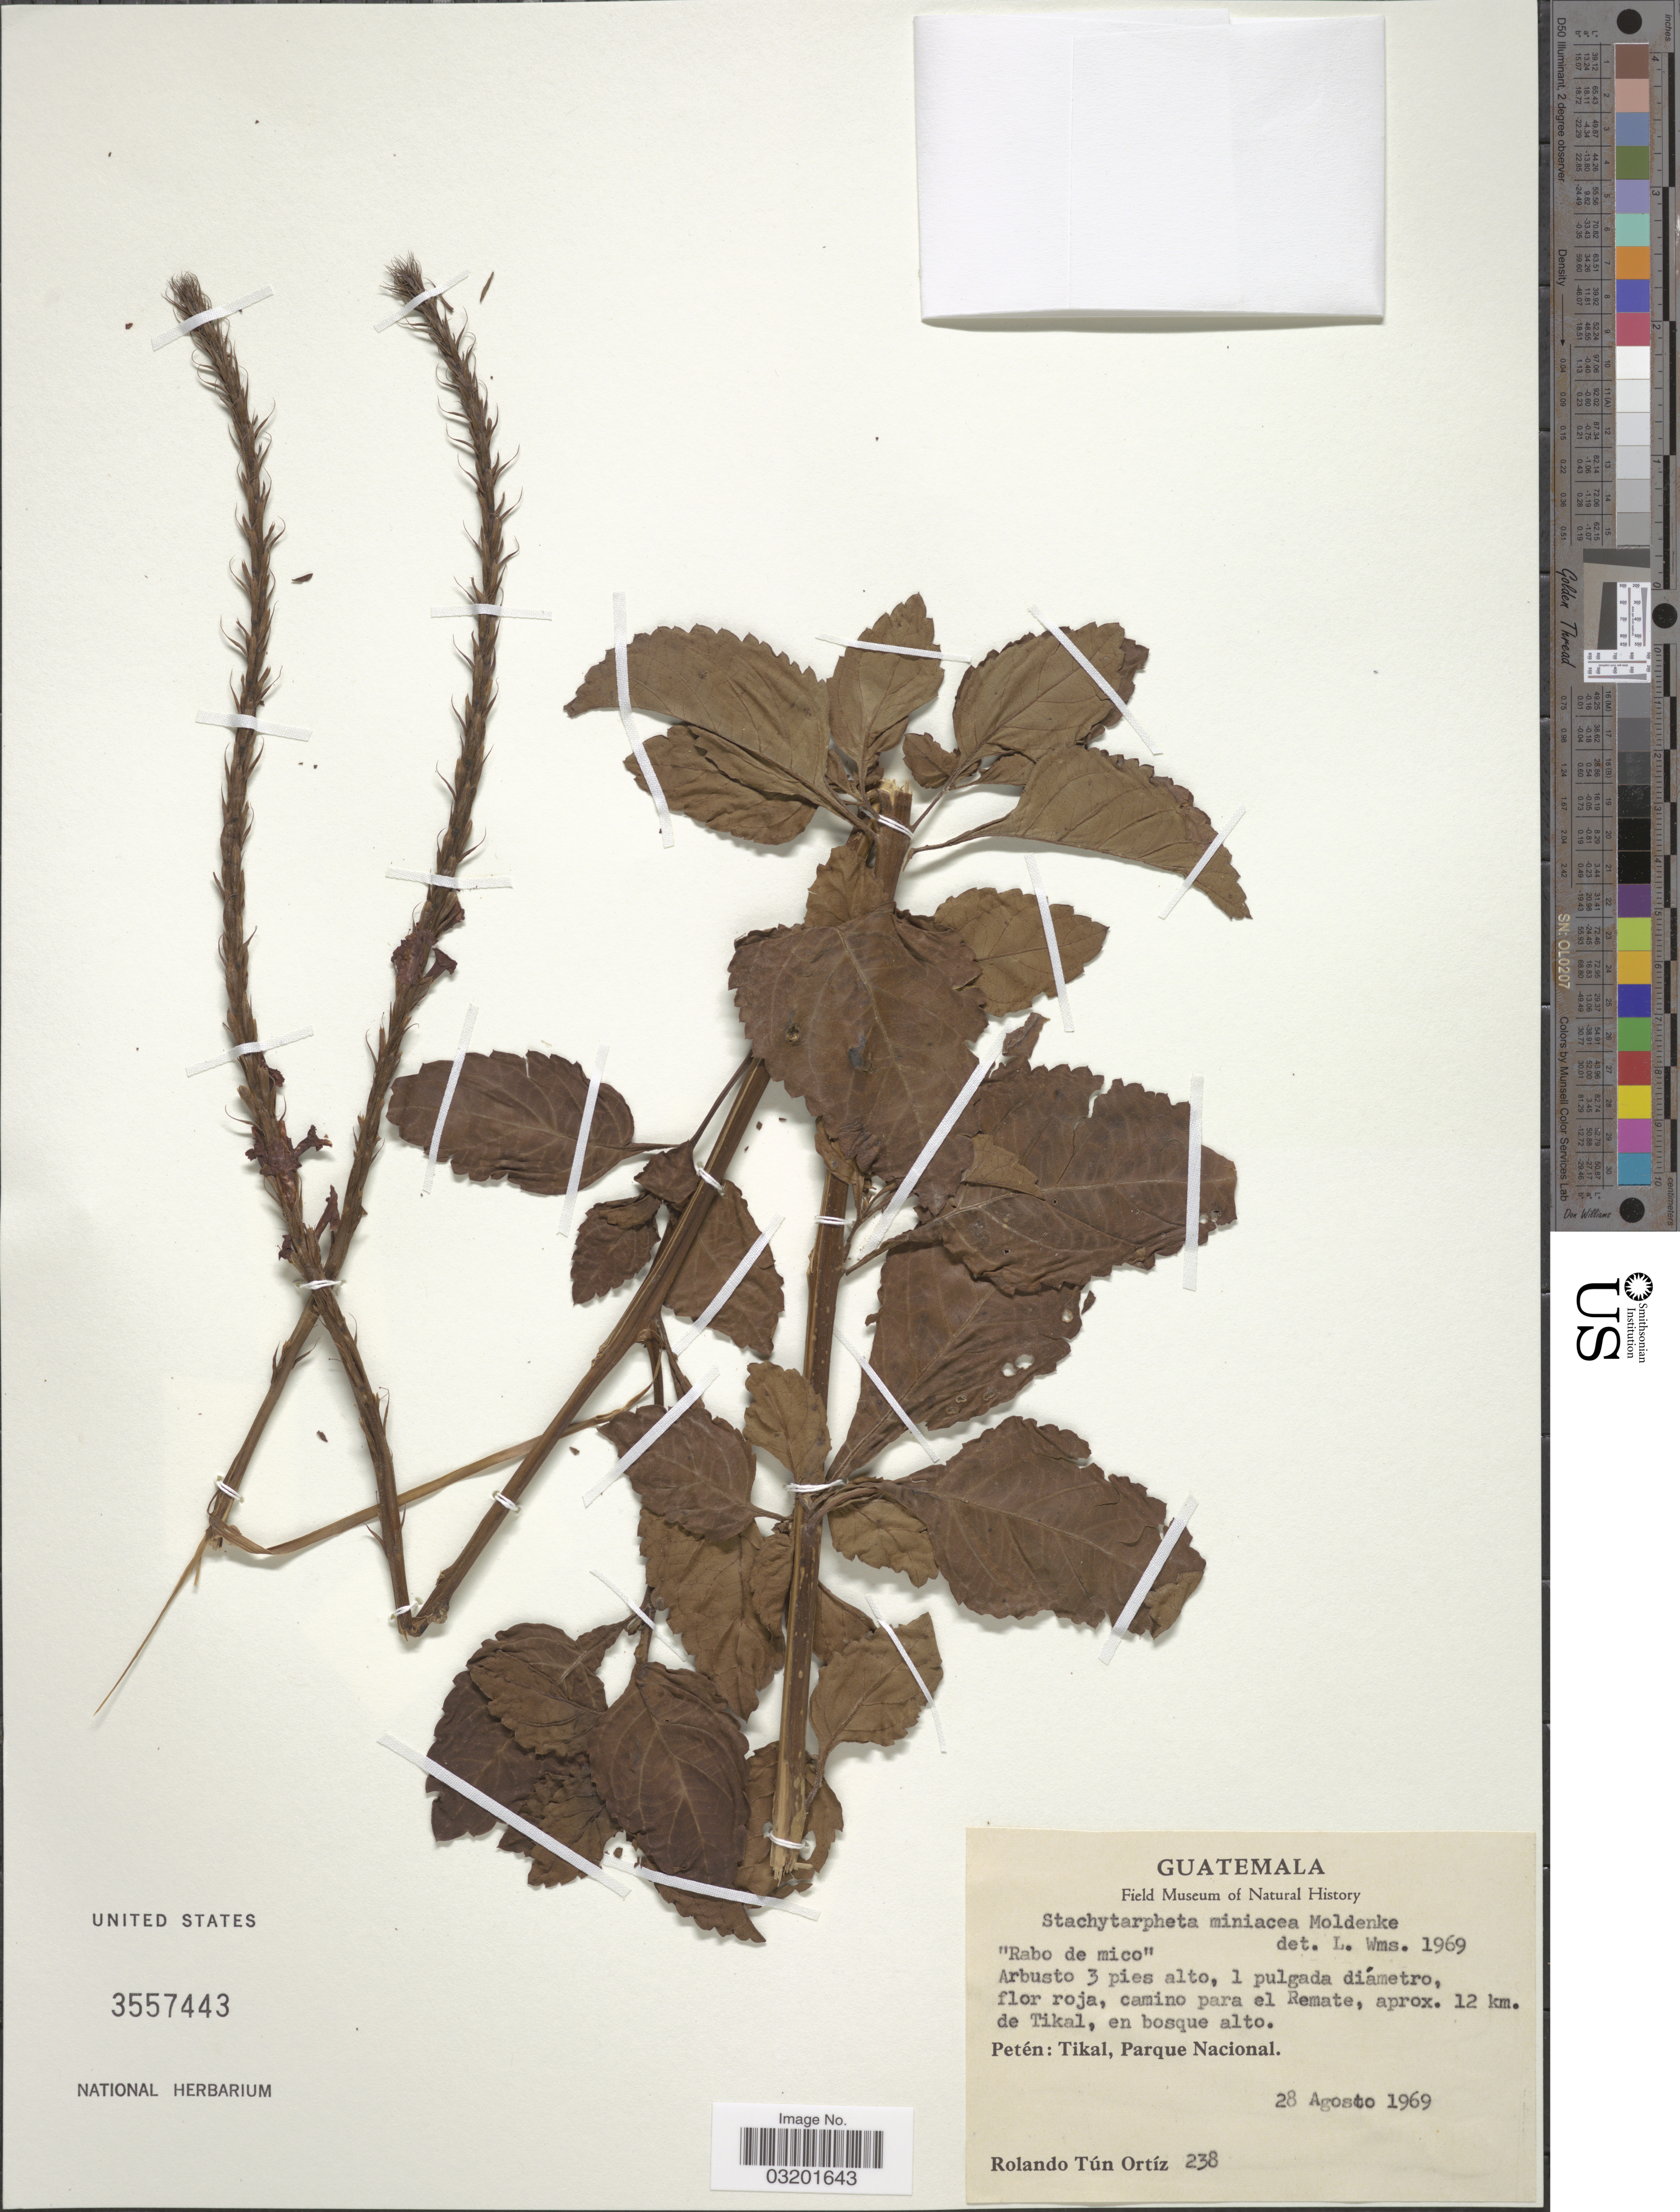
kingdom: Plantae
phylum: Tracheophyta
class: Magnoliopsida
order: Lamiales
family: Verbenaceae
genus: Stachytarpheta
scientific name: Stachytarpheta miniacea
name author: Moldenke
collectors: R. Ortiz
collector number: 238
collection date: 1969-08-28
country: Guatemala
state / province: El Petén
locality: Camino para el Remate, aprox. 12 km. de Tikal, en bosque alto. Petén: Tikal, Parque Nacional.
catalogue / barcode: US 3557443